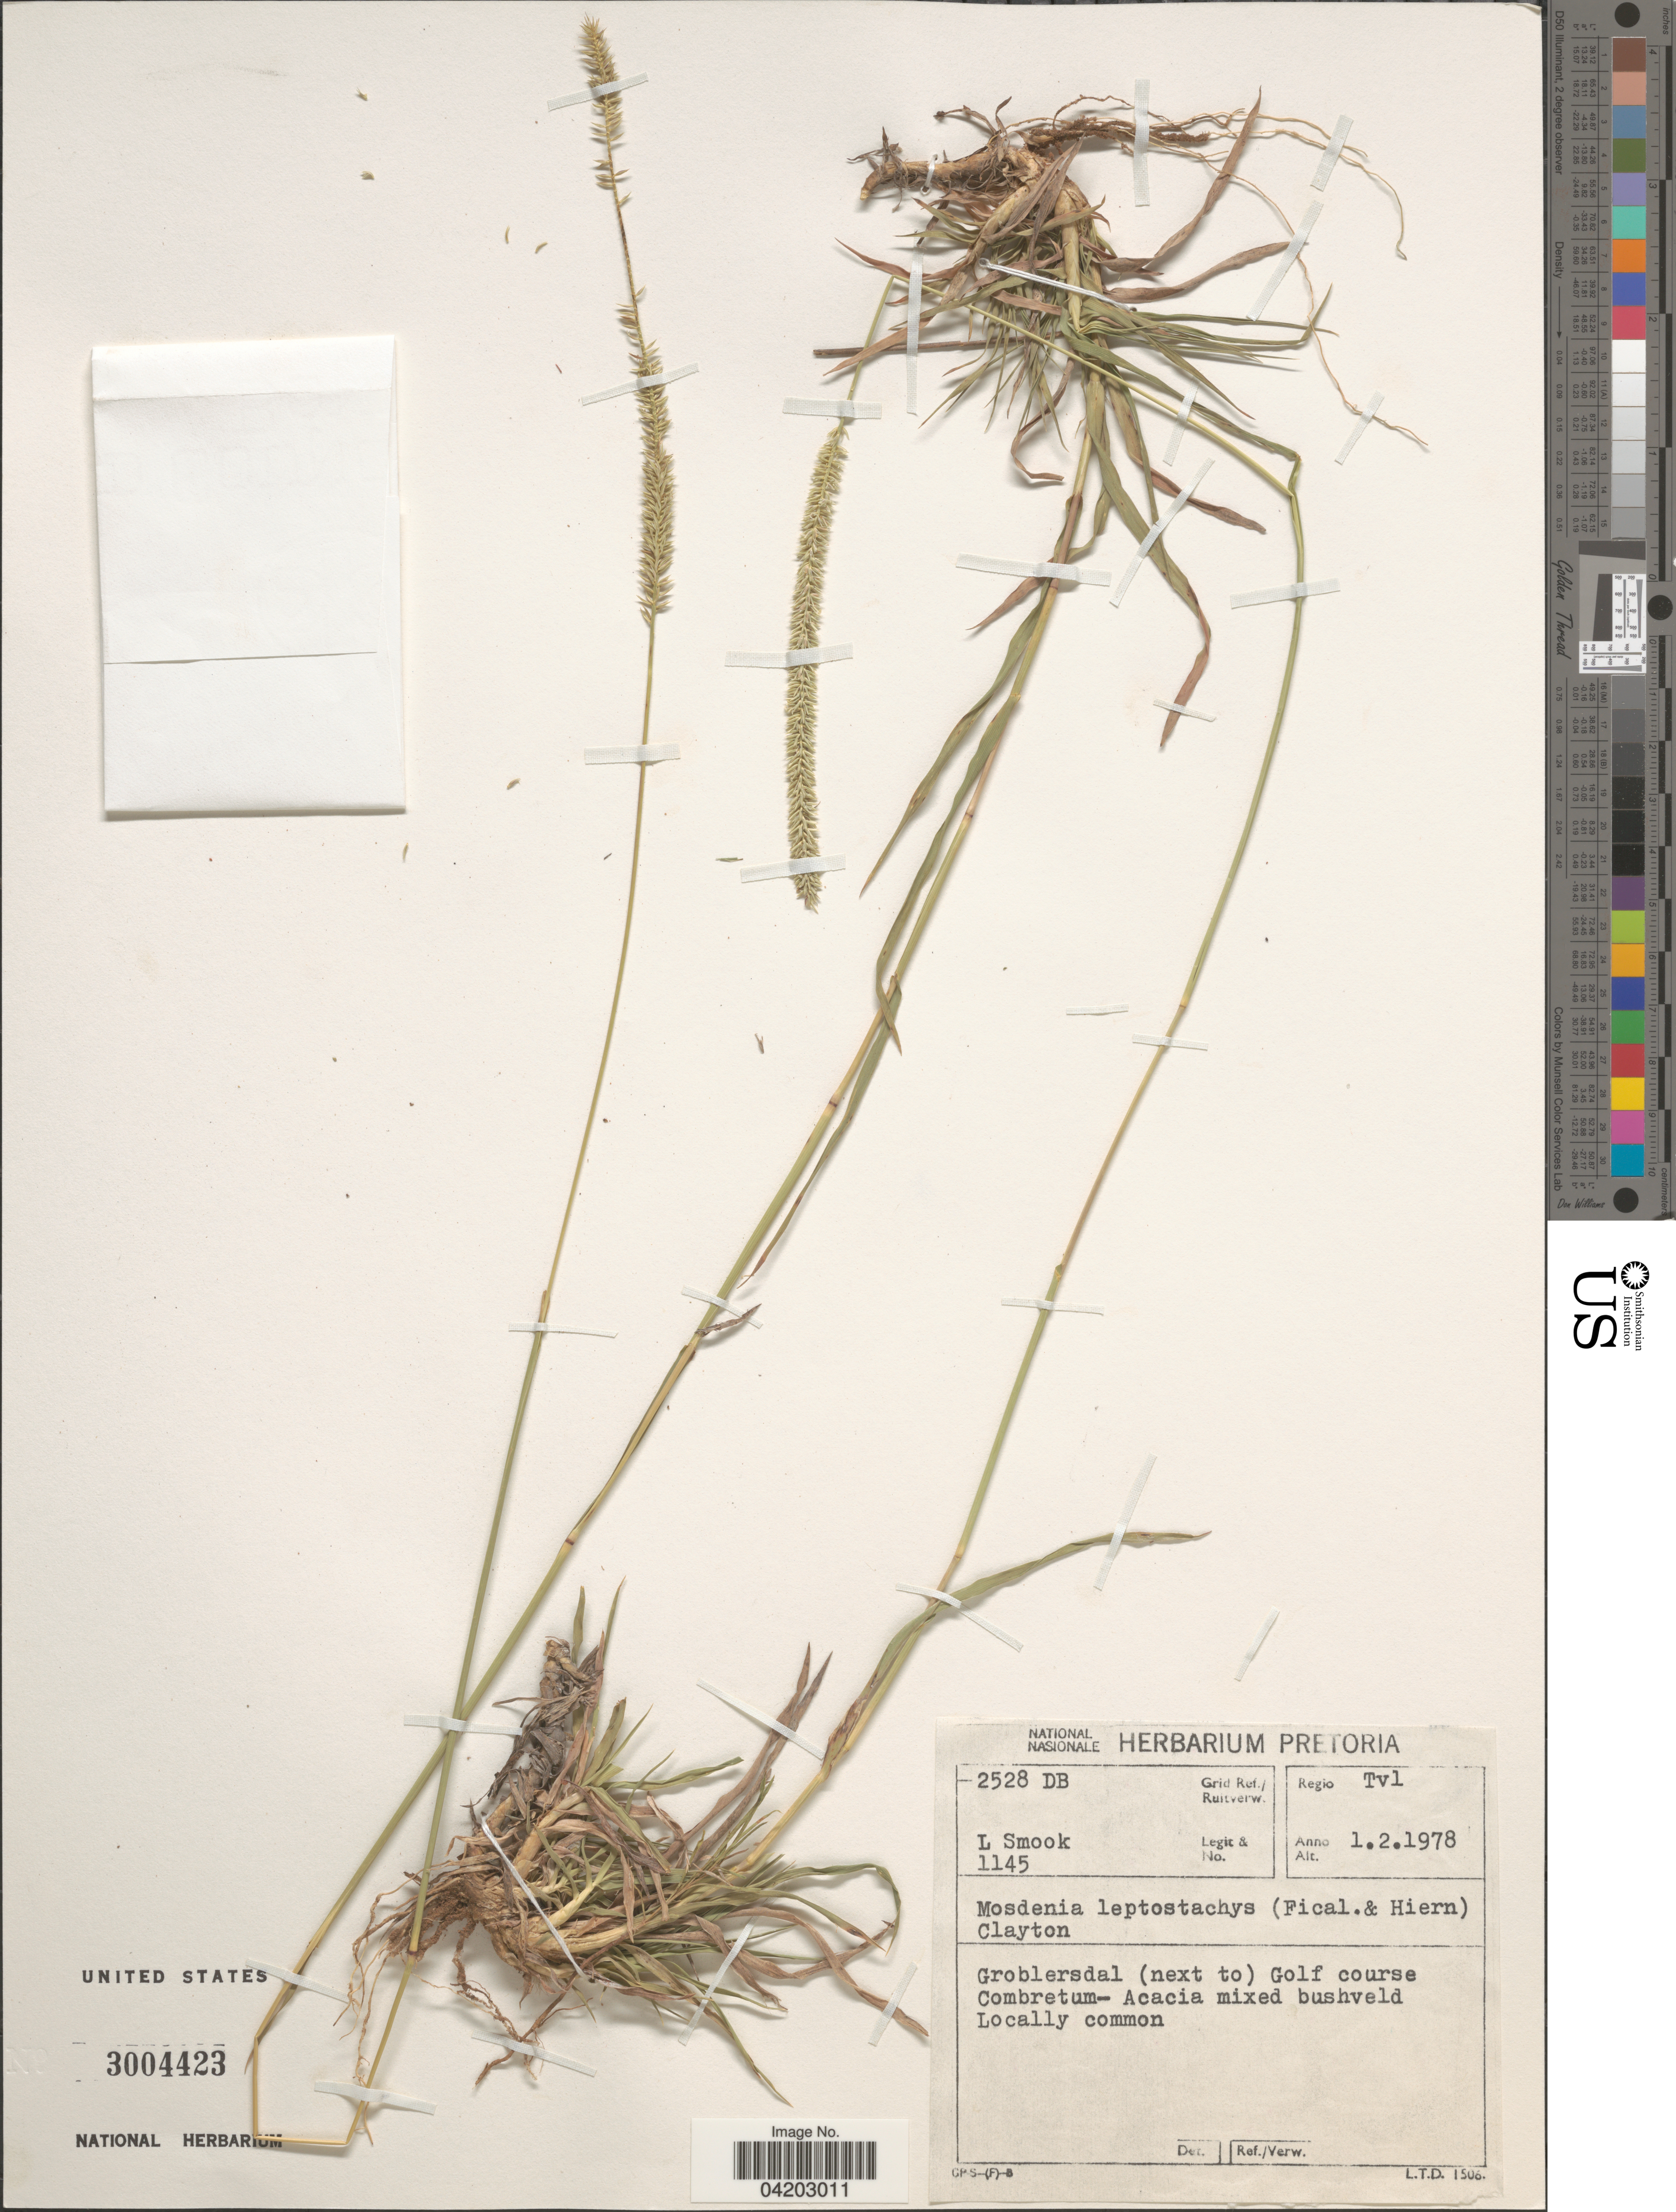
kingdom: Plantae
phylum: Tracheophyta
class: Liliopsida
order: Poales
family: Poaceae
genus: Mosdenia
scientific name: Mosdenia leptostachys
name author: (Ficalho & Hiern) Clayton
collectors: L. Smook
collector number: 1145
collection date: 1978-02-01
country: South Africa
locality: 2528 DB Grud Ref./Ruitverw. Regio Tvl. Groblersdal (next to) Golf course.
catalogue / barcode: US 3004423